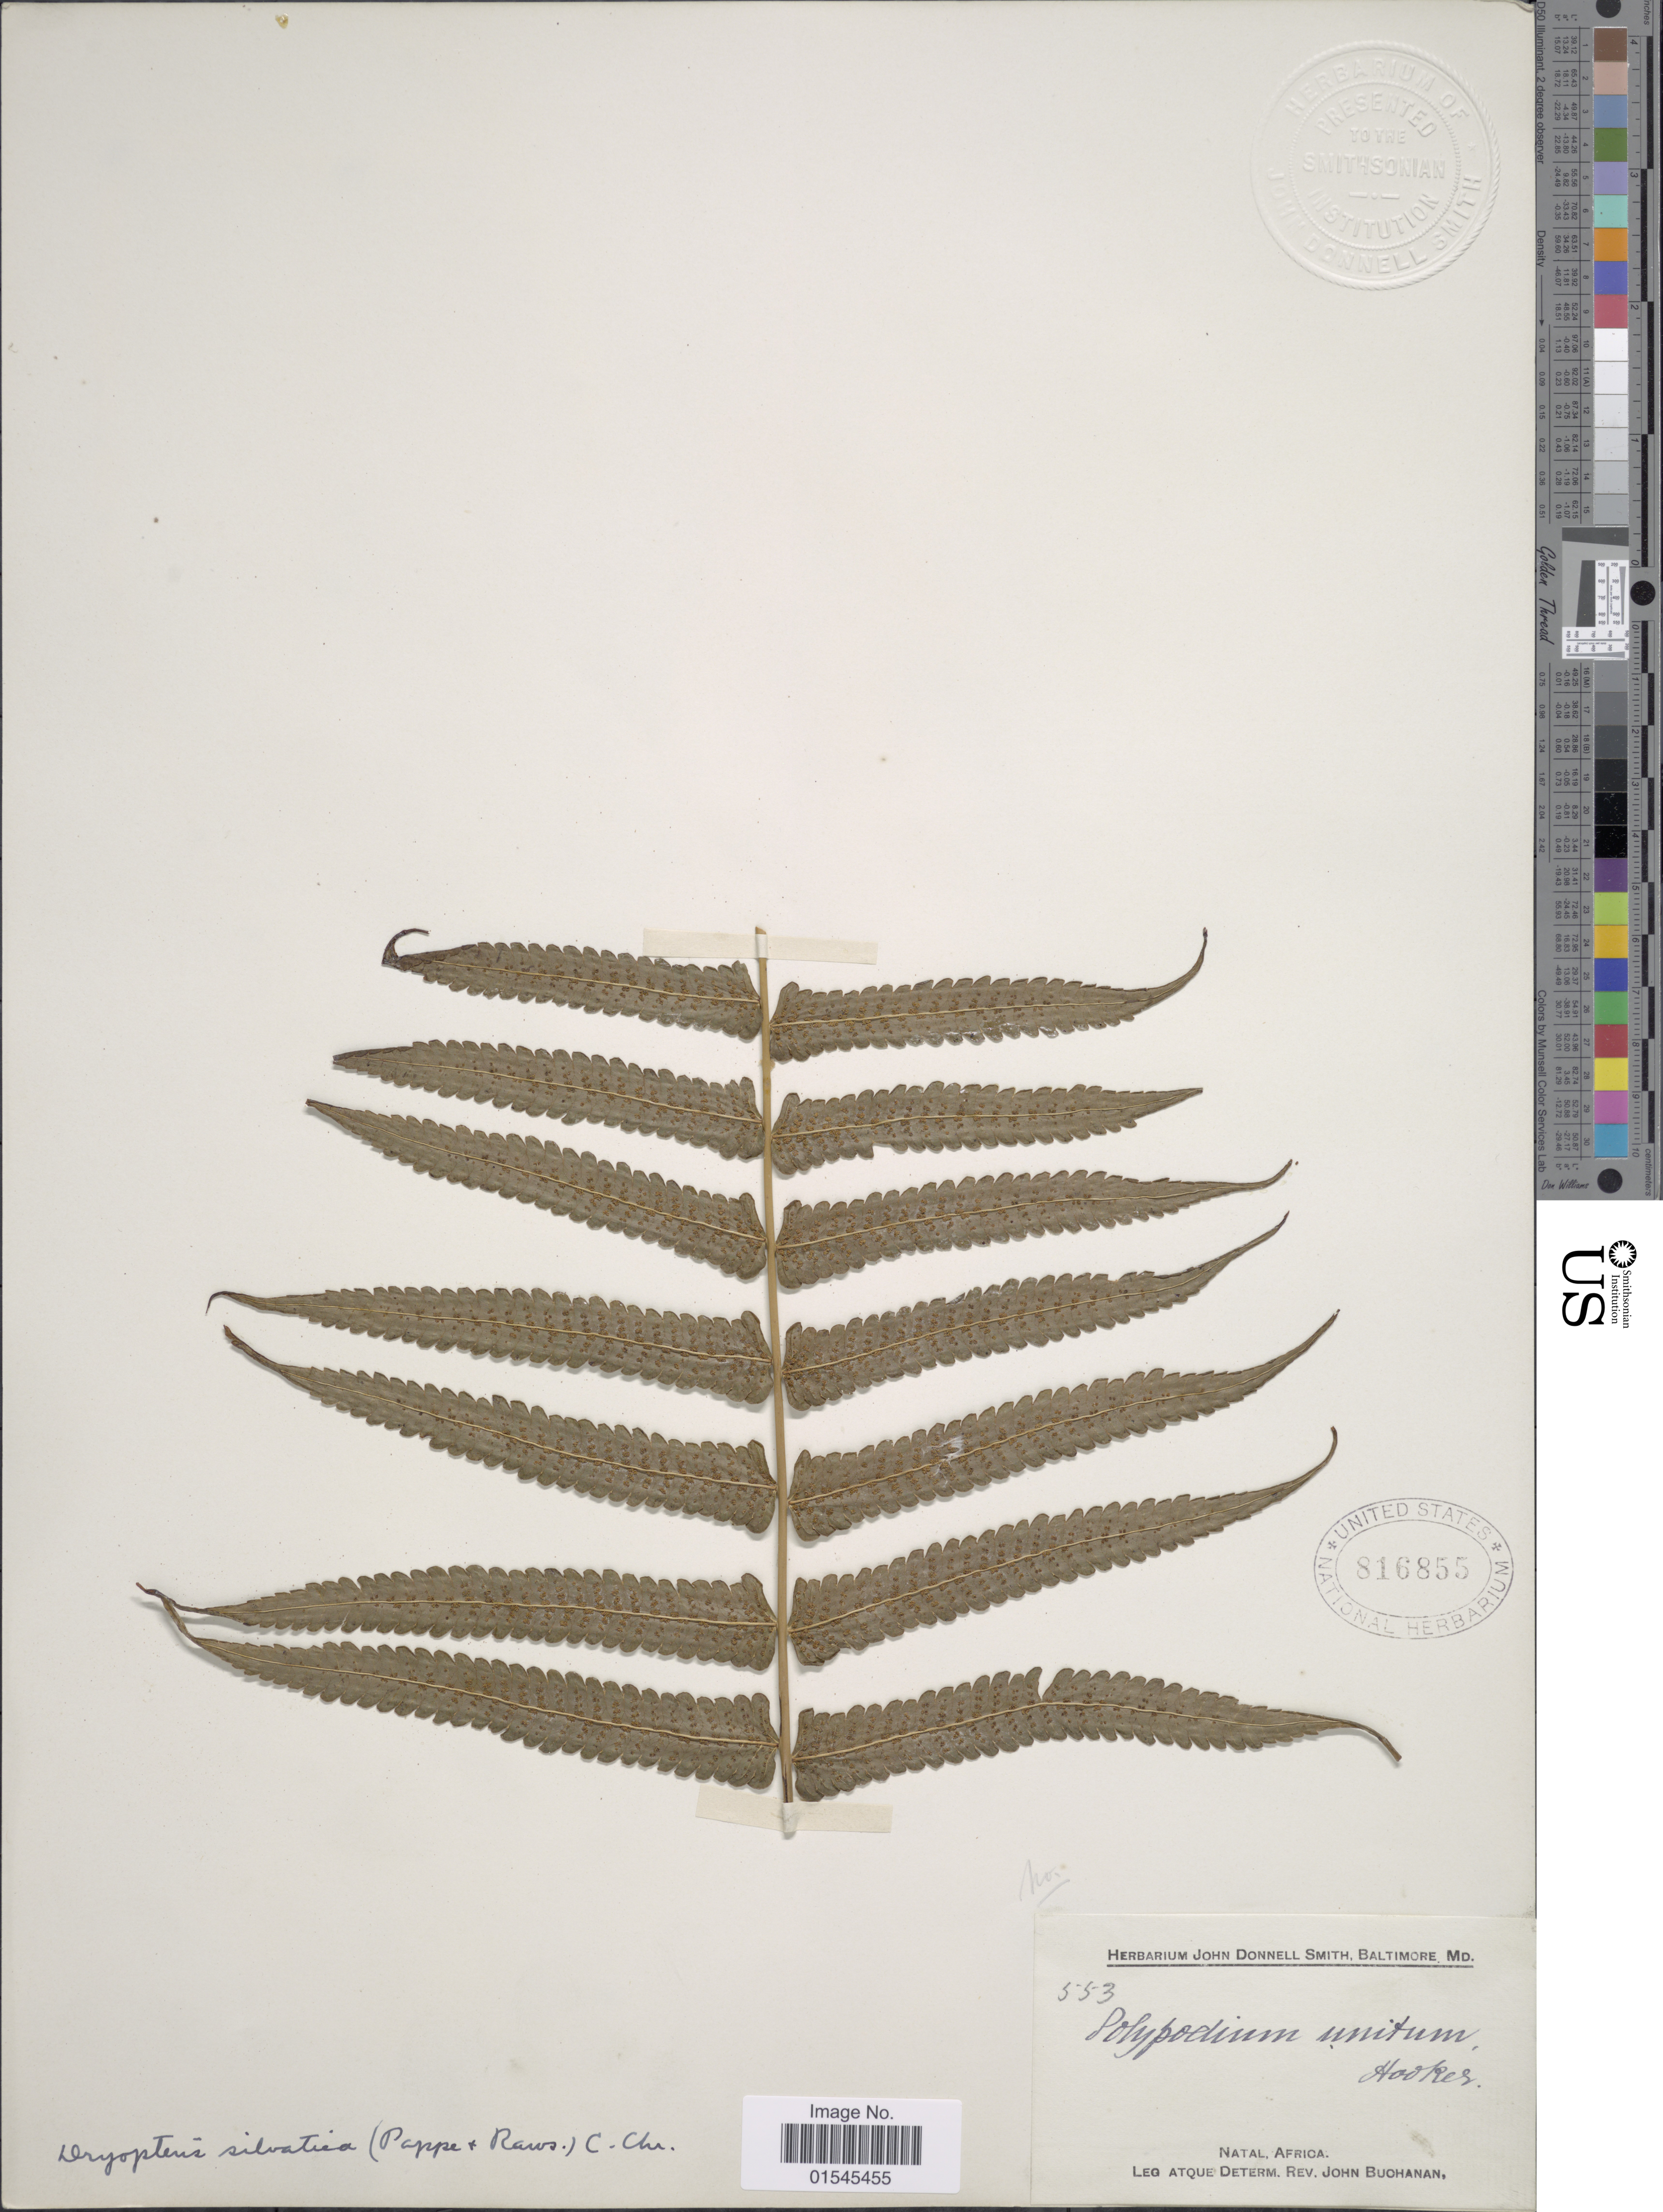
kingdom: Plantae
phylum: Tracheophyta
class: Polypodiopsida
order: Polypodiales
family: Thelypteridaceae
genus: Sphaerostephanos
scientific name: Sphaerostephanos unitus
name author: (L.) Holttum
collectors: ex Herb. John Donnell Smith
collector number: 553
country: South Africa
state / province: KwaZulu-Natal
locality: Natal. Africa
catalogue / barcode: US 816855